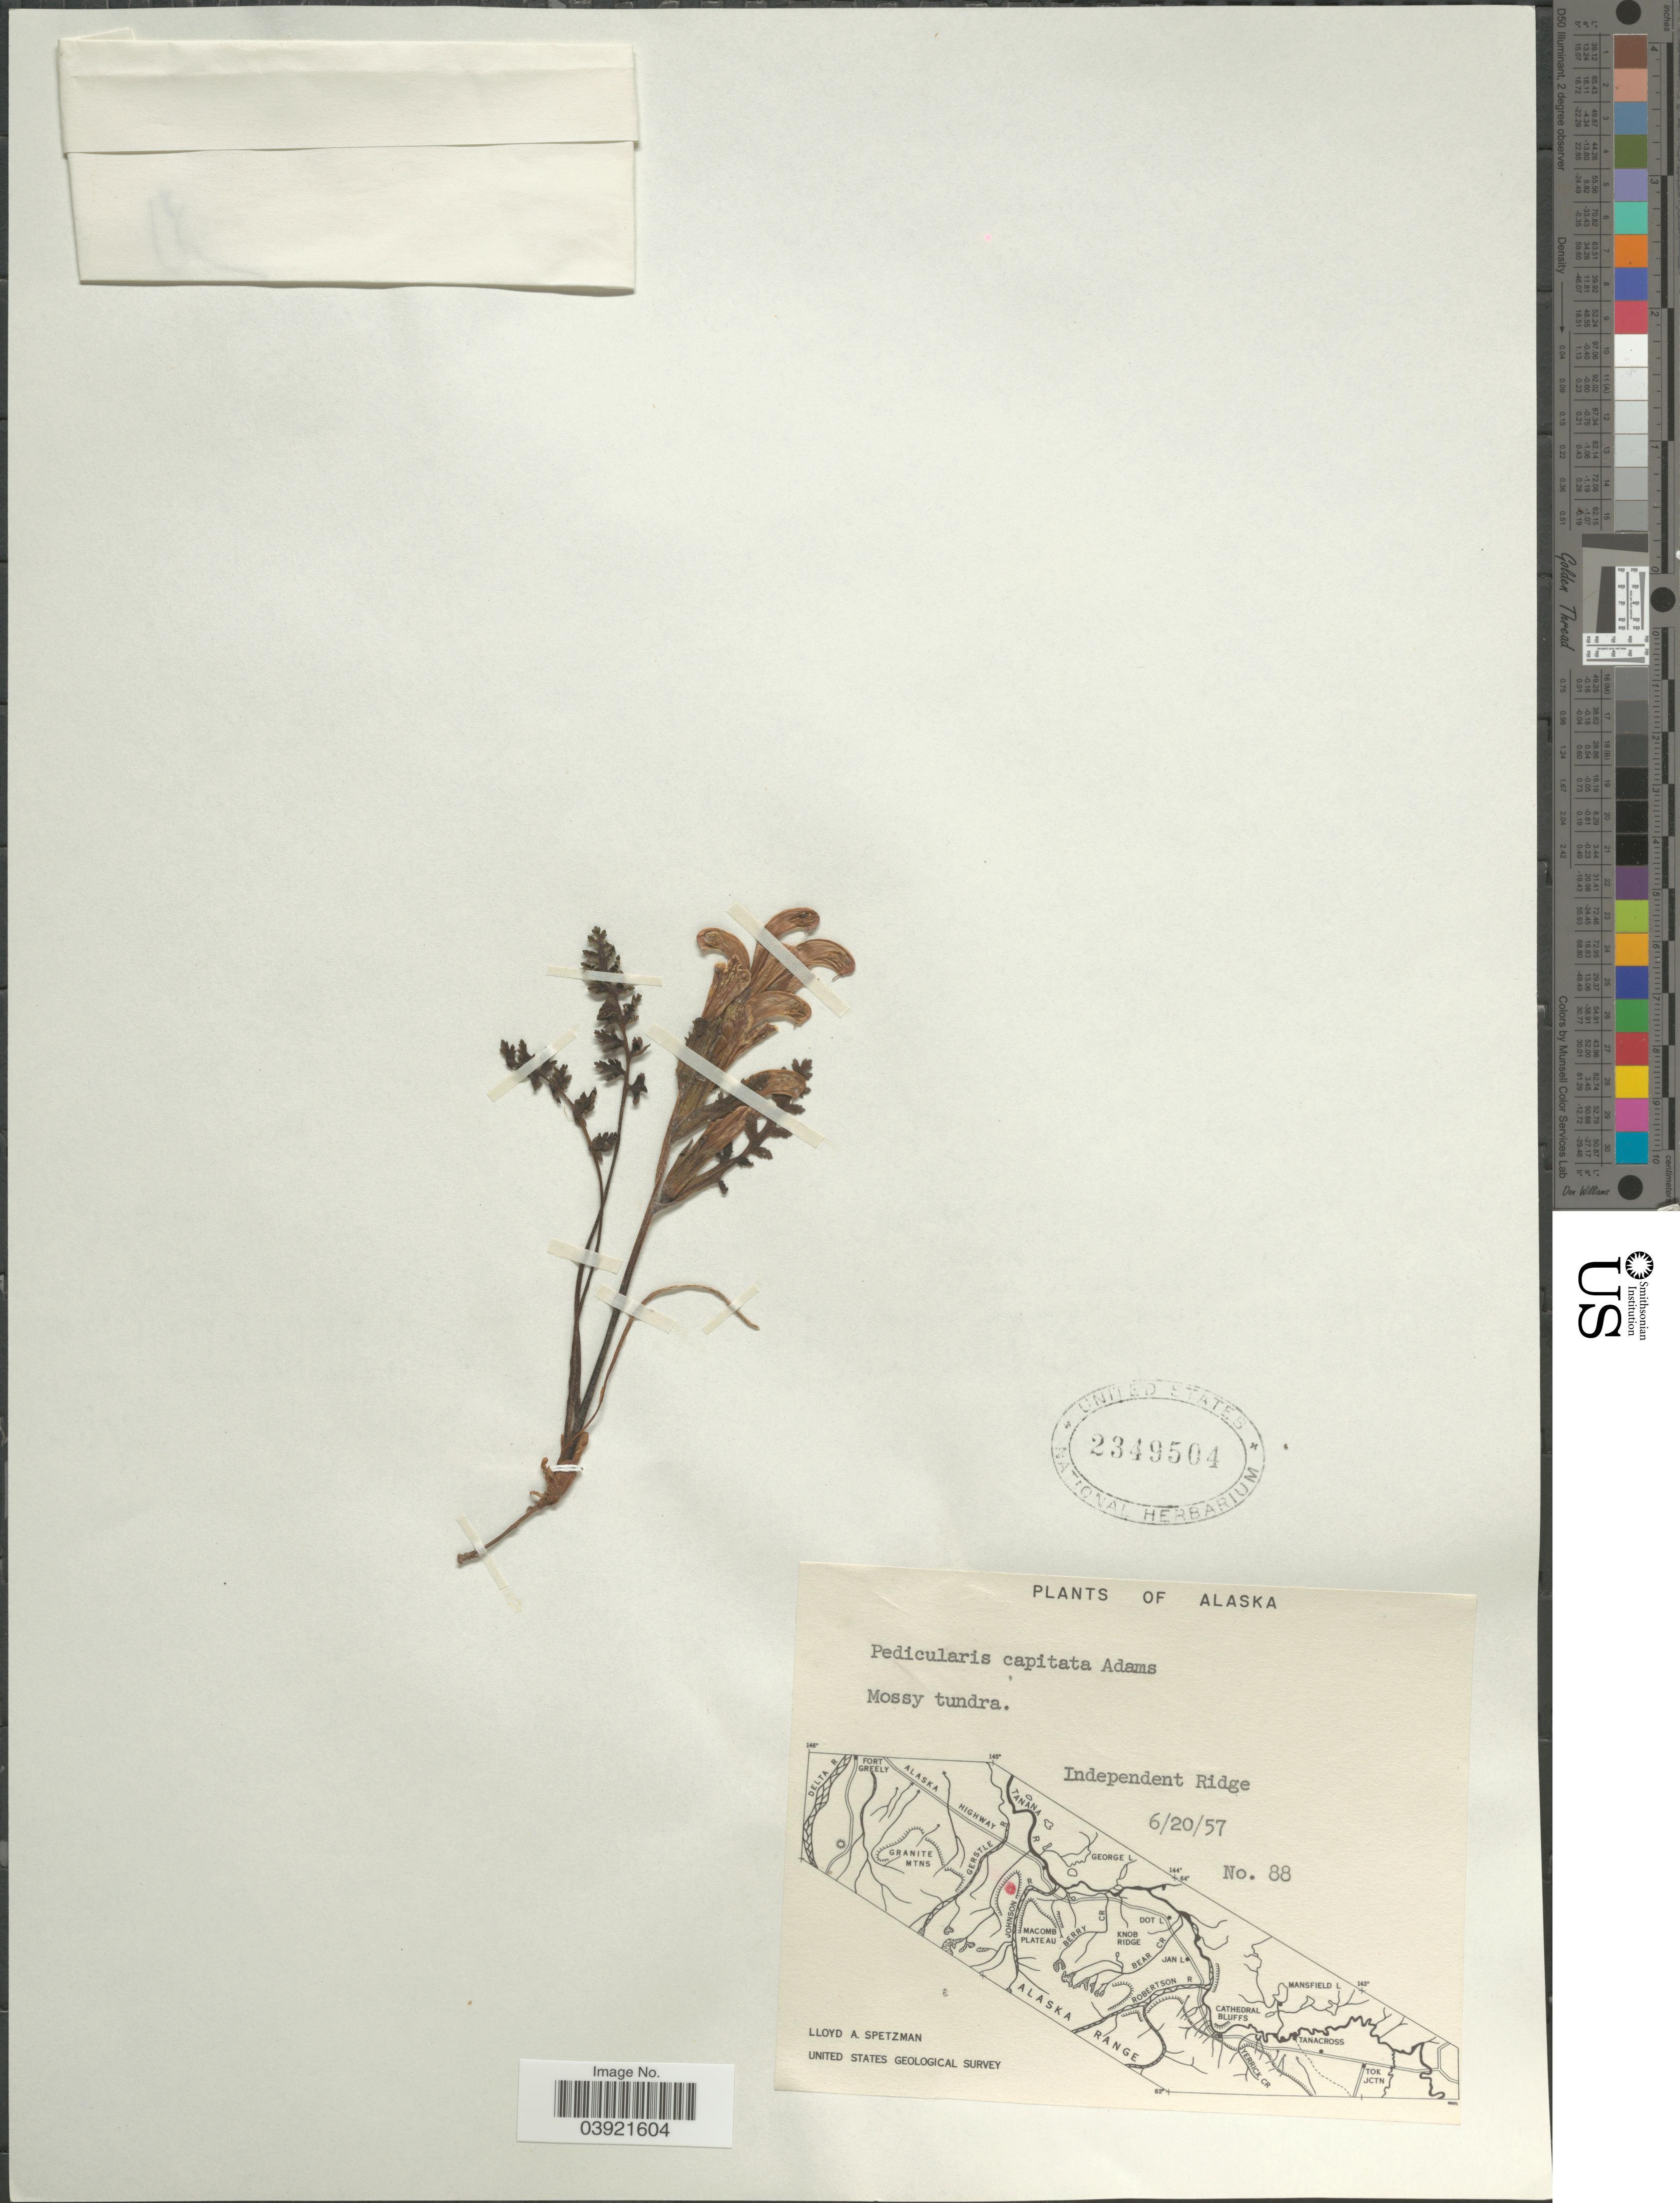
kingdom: Plantae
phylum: Tracheophyta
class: Magnoliopsida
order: Lamiales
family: Orobanchaceae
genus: Pedicularis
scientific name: Pedicularis capitata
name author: Adams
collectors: L. Spetzman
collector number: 88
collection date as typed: Transcribed d/m/y: 20/6/57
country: United States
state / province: Alaska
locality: Independent Ridge.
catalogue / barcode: US 2349504